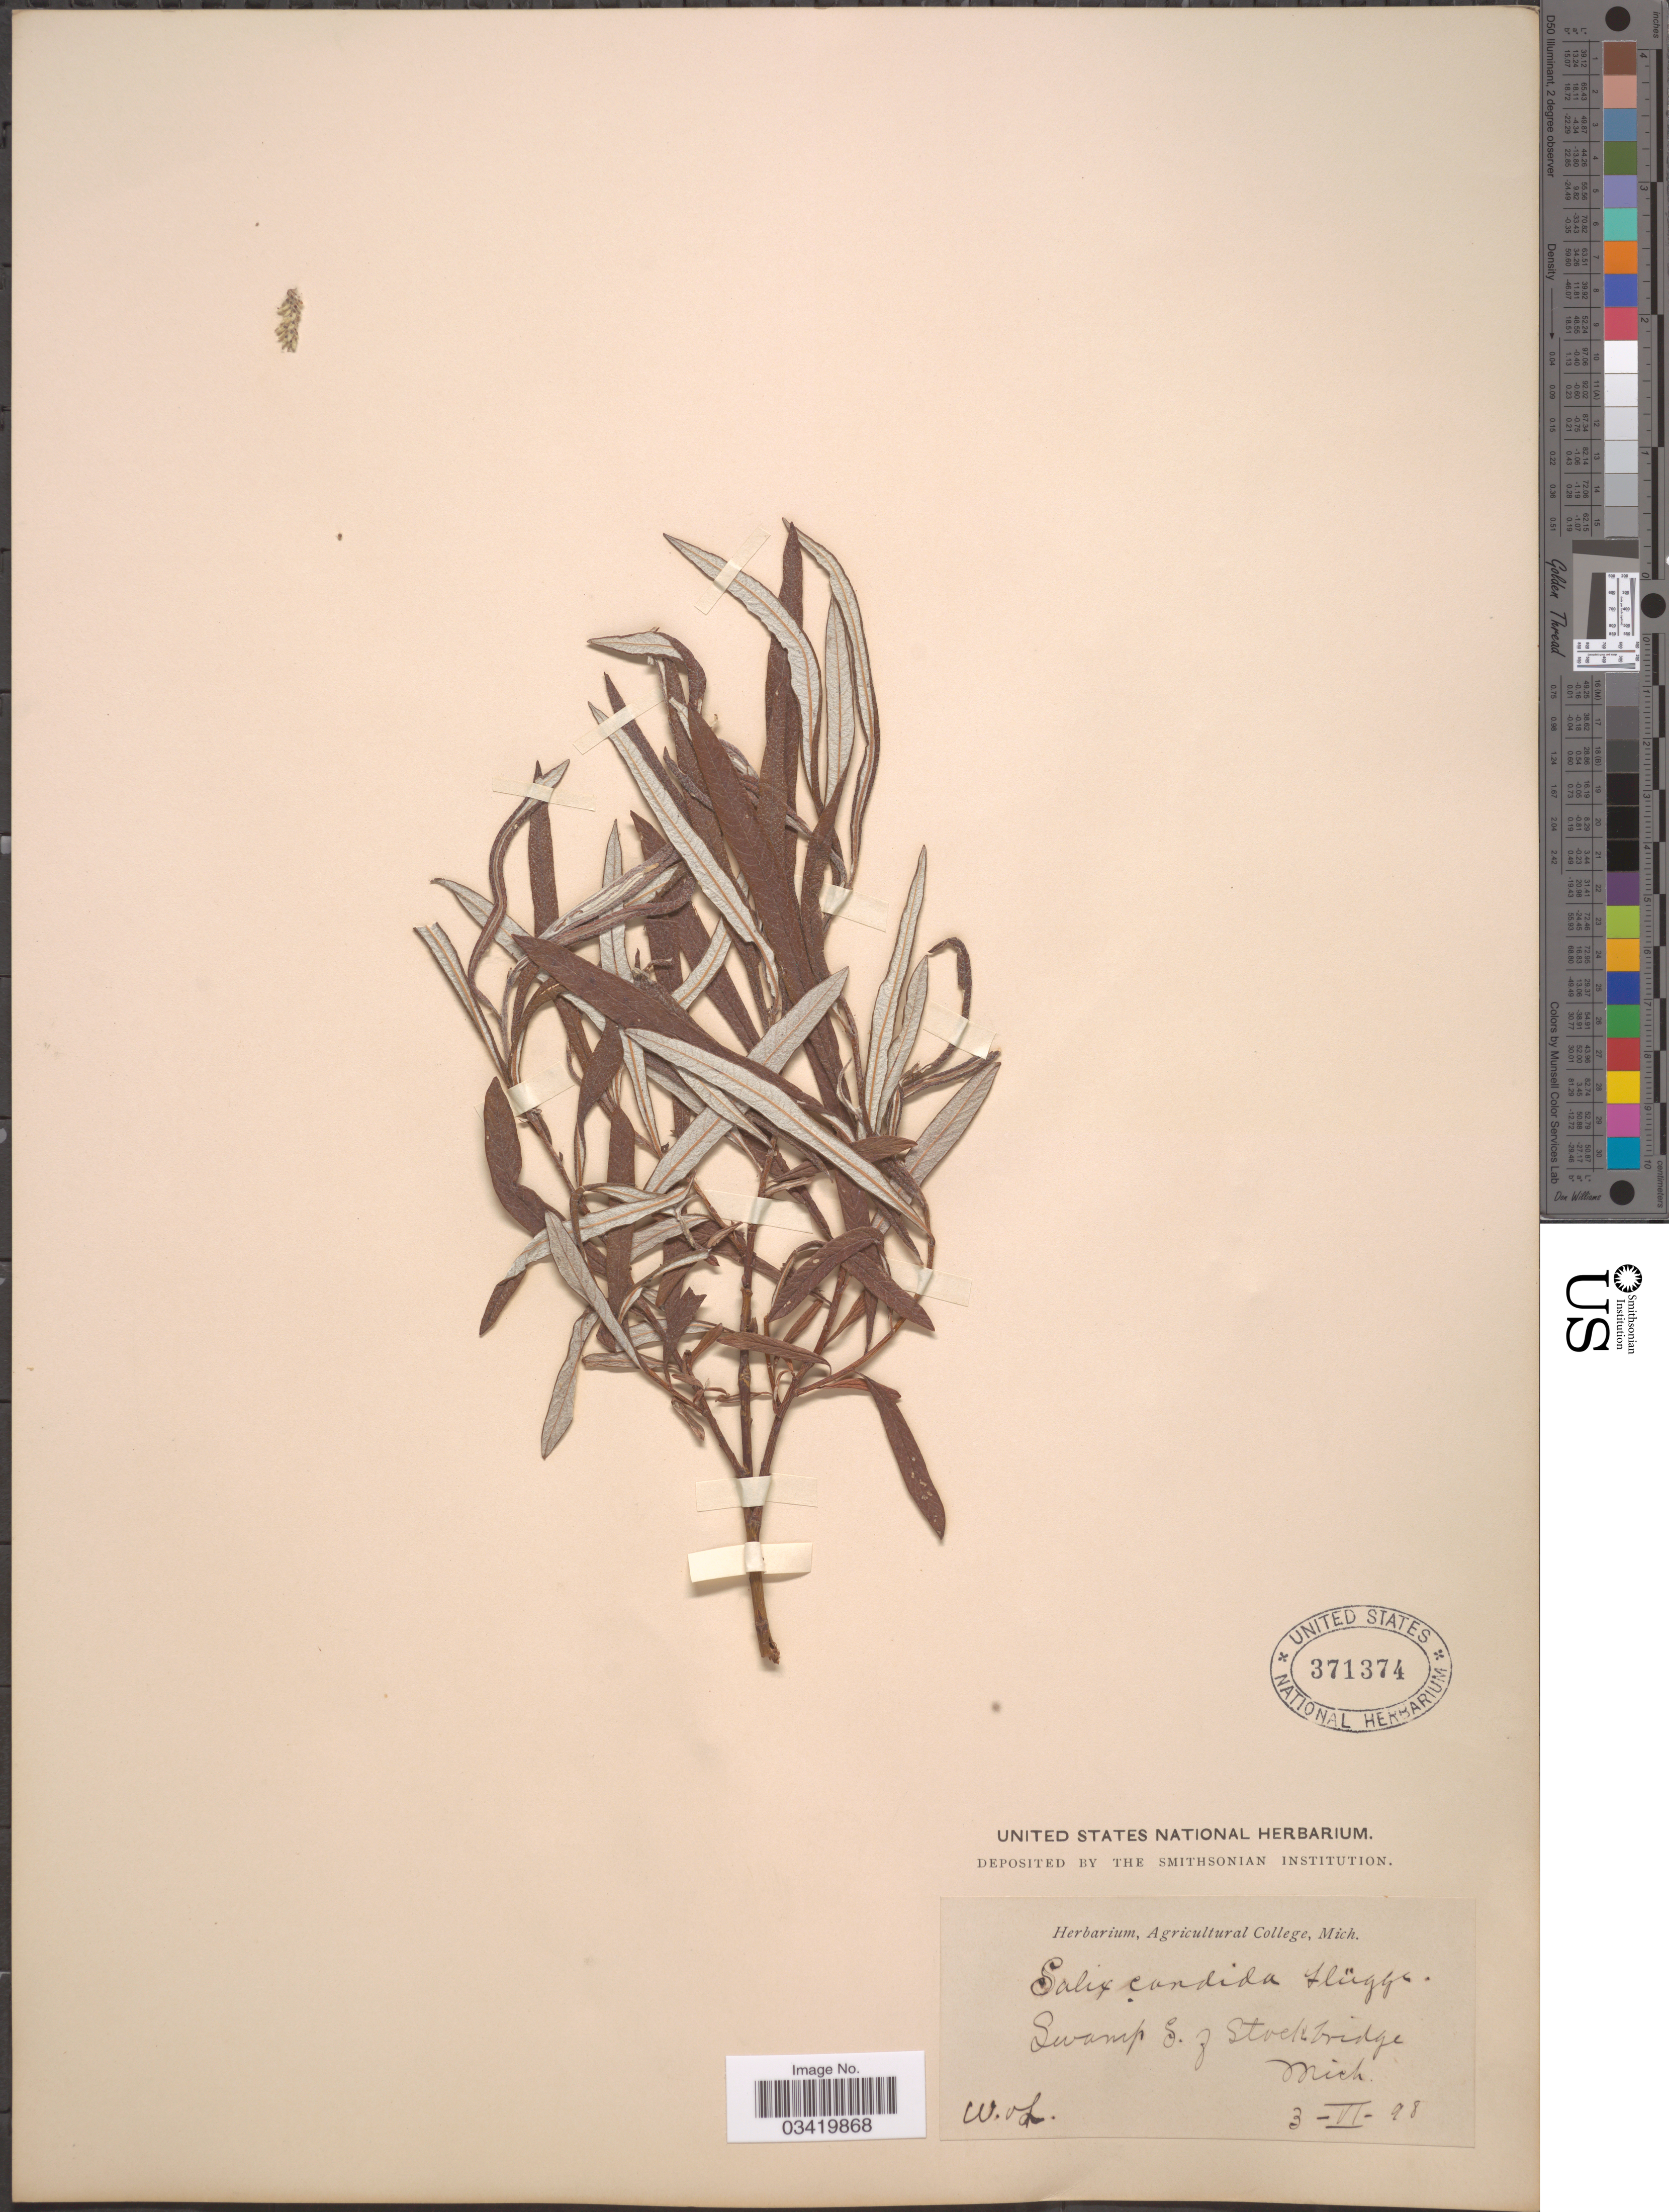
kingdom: Plantae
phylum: Tracheophyta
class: Magnoliopsida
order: Malpighiales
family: Salicaceae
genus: Salix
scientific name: Salix candida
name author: Flüggé ex Willd.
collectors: W. L.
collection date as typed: Transcribed d/m/y: 3/6/98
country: United States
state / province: Michigan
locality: Swamp S. of Stockbridge.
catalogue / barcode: US 371374